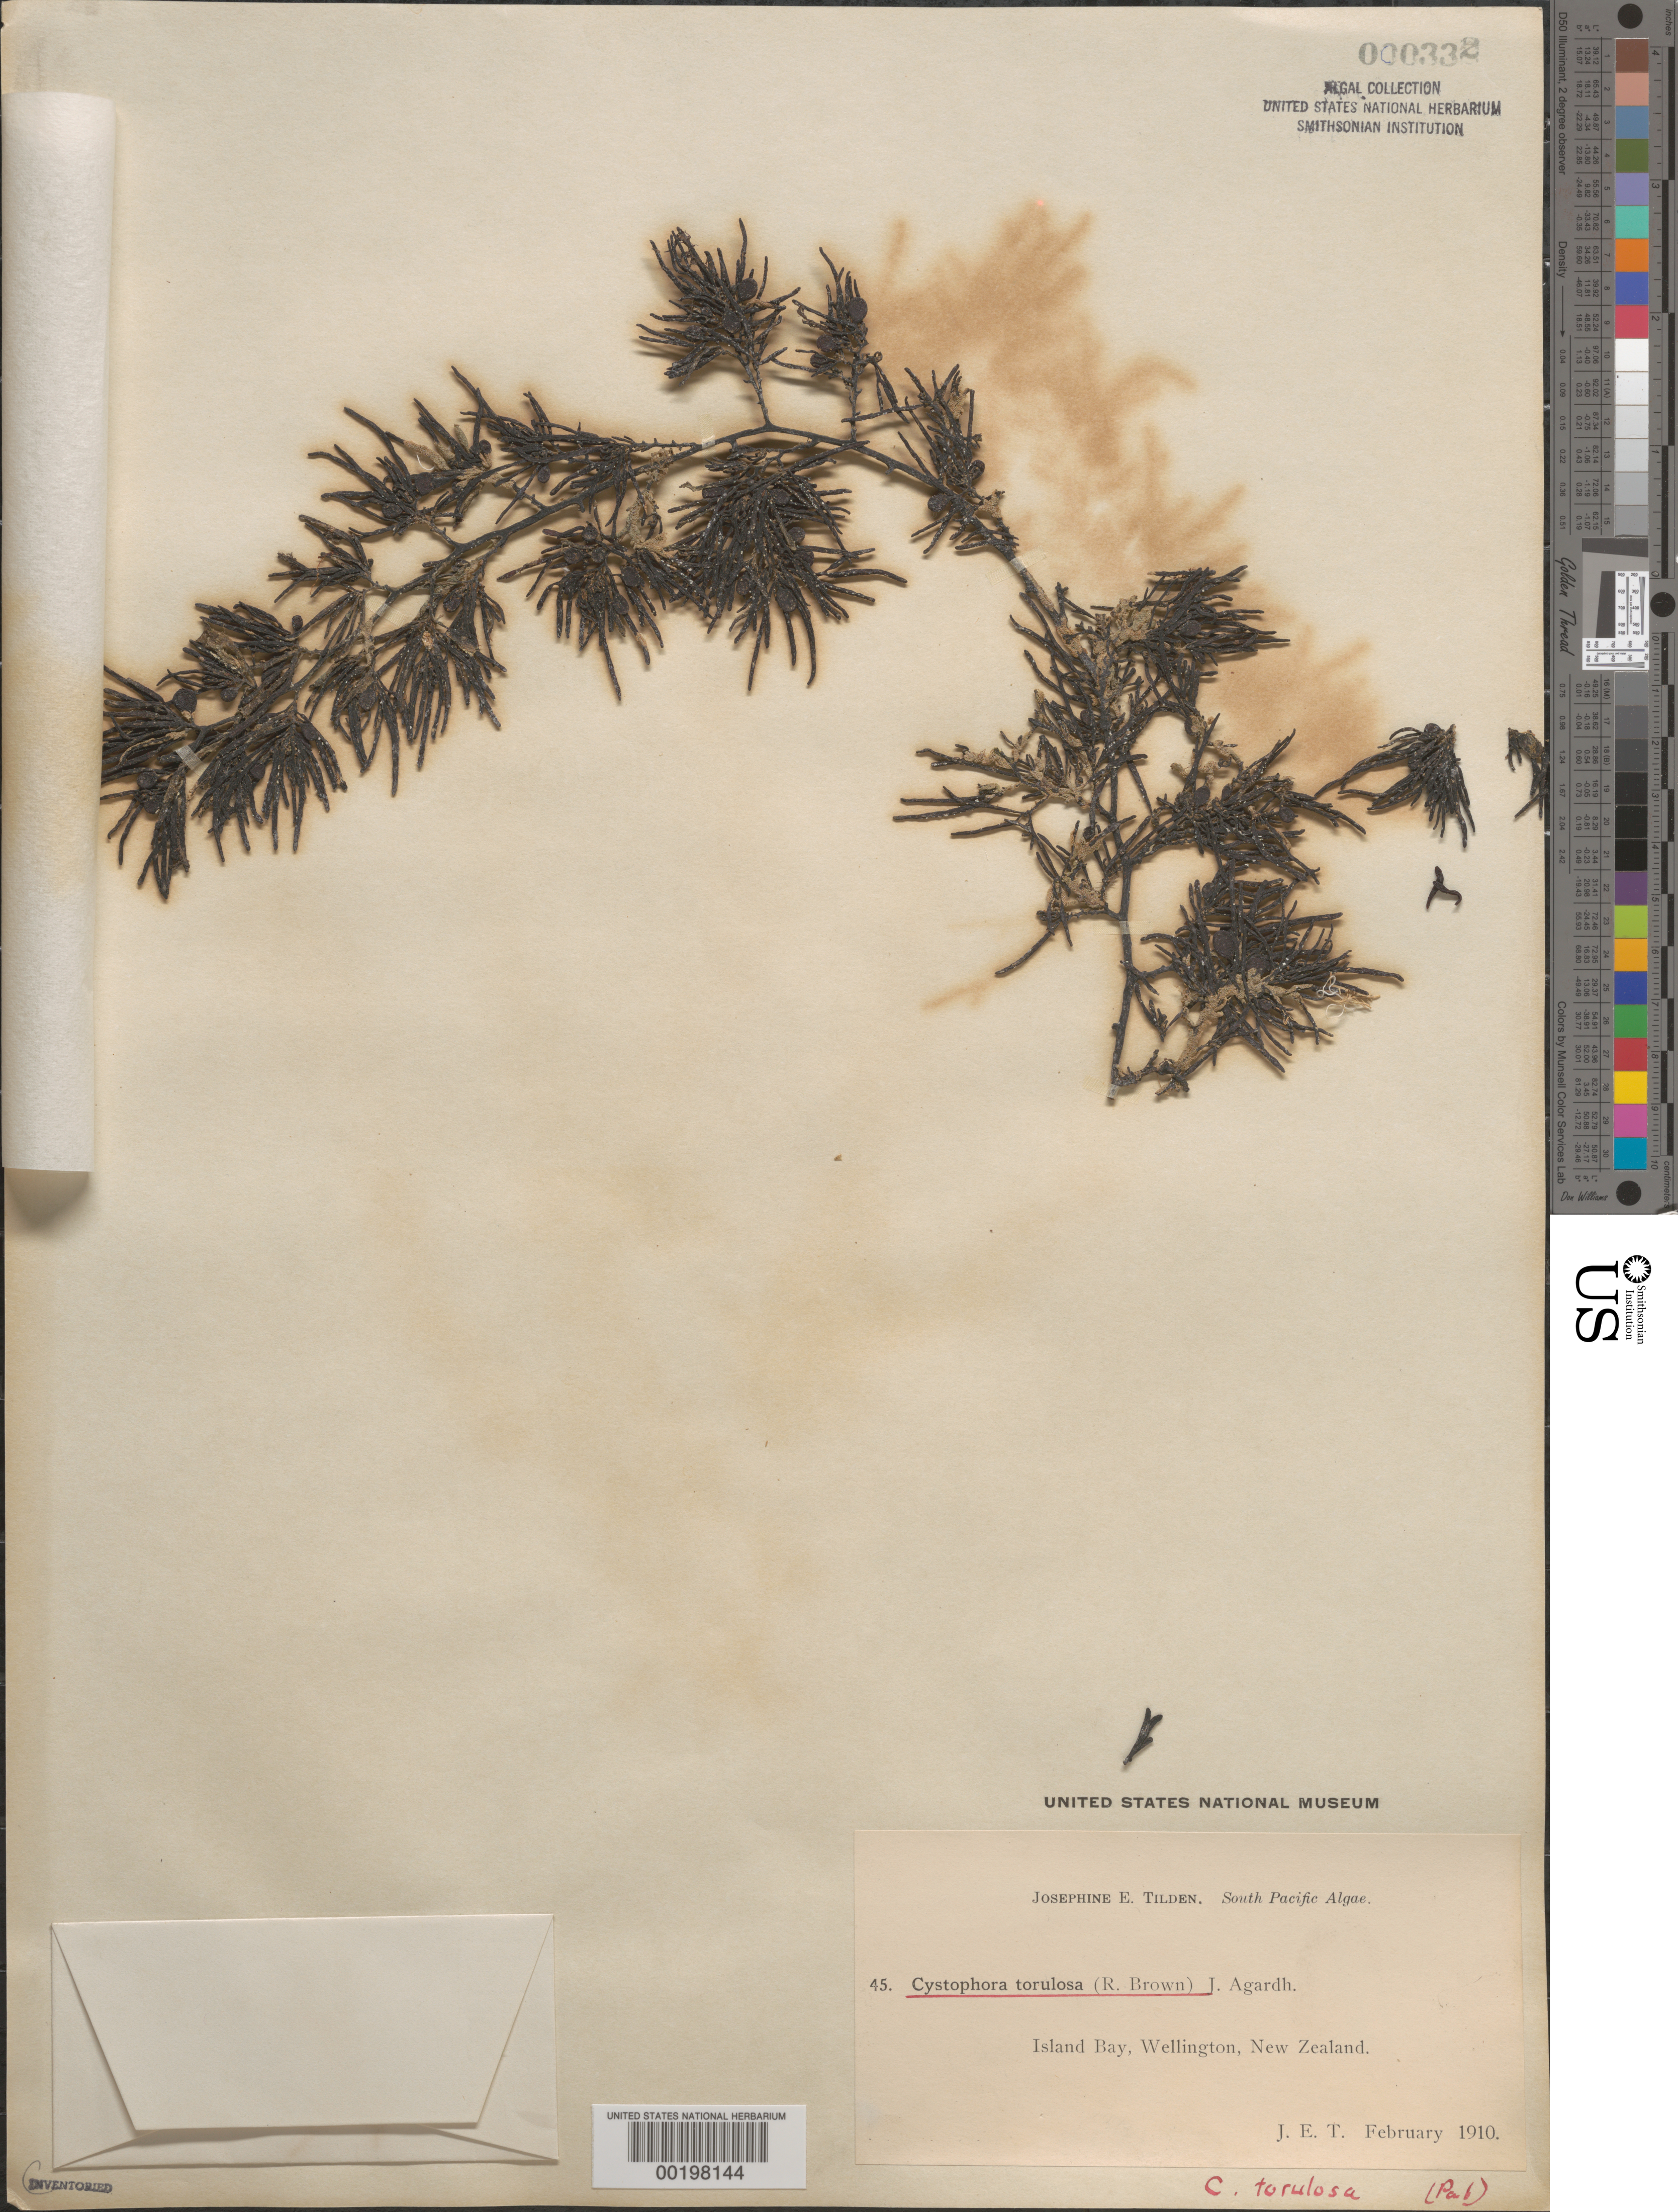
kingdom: Chromista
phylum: Ochrophyta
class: Phaeophyceae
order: Fucales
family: Sargassaceae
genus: Cystophora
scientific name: Cystophora torulosa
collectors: J. E. Tilden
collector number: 45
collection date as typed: Feb 1910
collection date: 1910-02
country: New Zealand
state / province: Wellington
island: North Island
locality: Island Bay, Wellington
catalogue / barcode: US 332